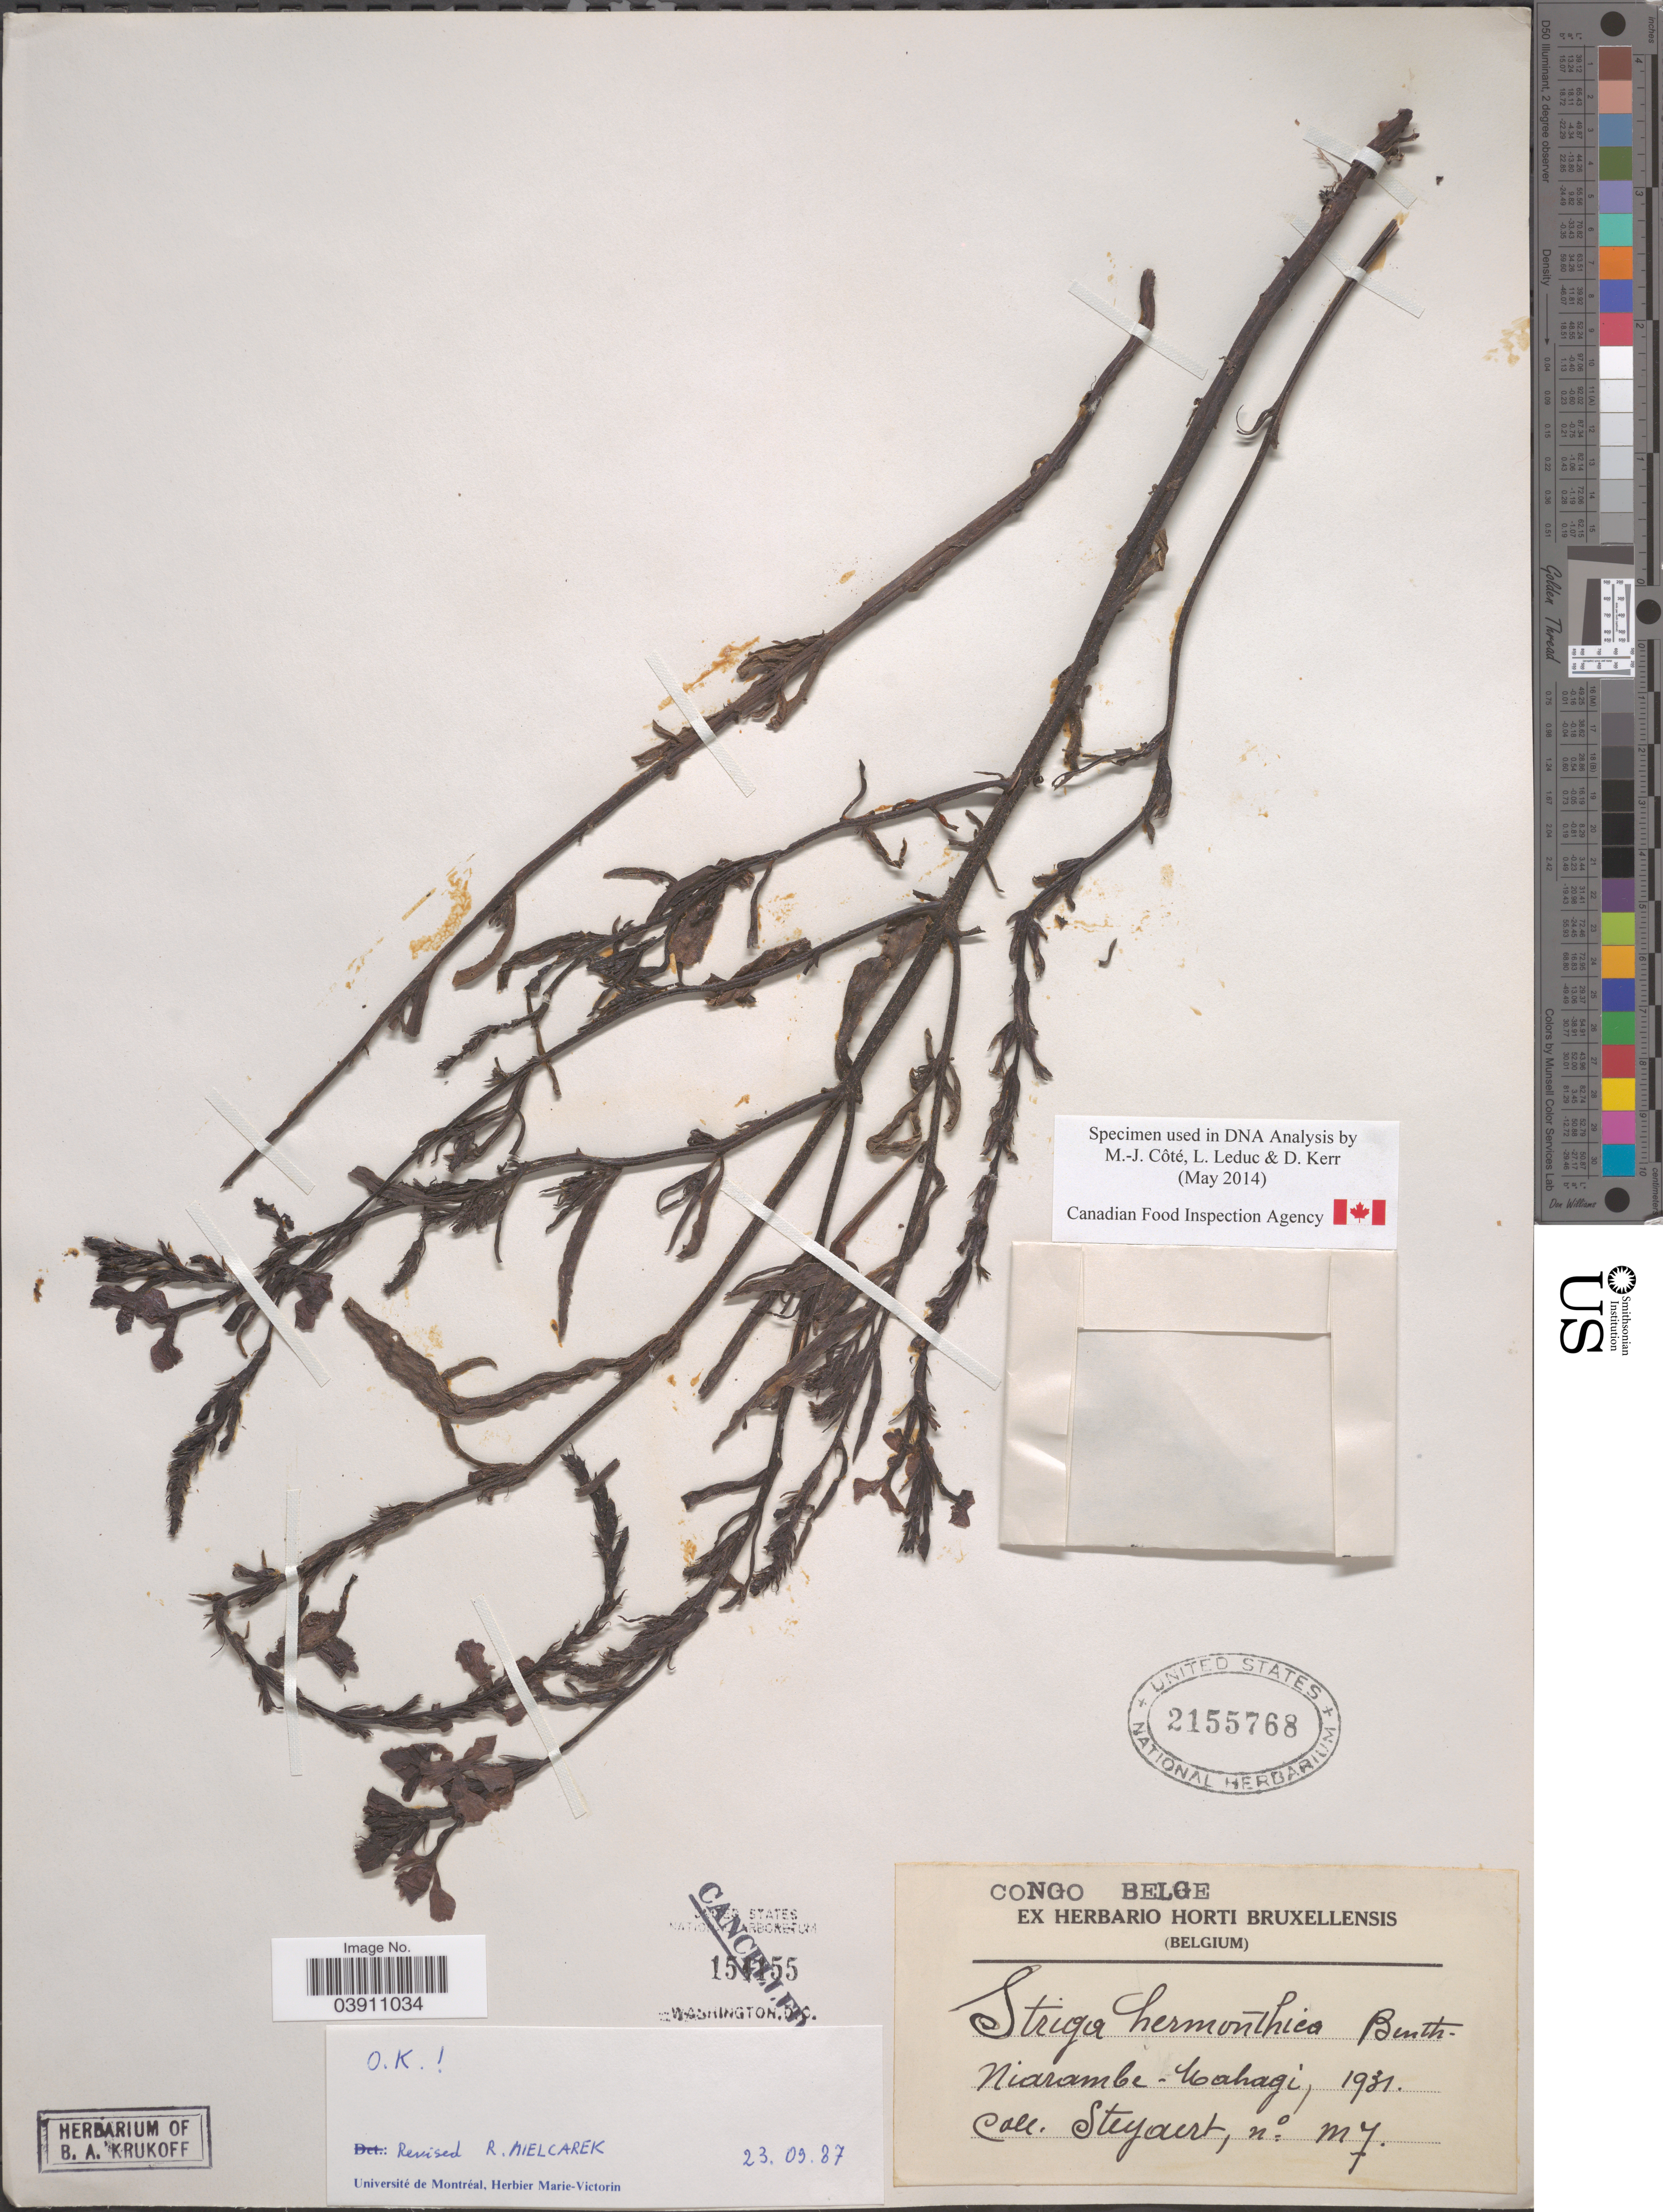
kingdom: Plantae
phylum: Tracheophyta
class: Magnoliopsida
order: Lamiales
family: Orobanchaceae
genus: Striga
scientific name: Striga hermonthica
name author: (Delile) Benth.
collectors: -. Steyaert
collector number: M7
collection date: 1931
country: Congo, Democratic Republic of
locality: Congo Belge. Niarambe - Mahagi.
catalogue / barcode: US 2155768